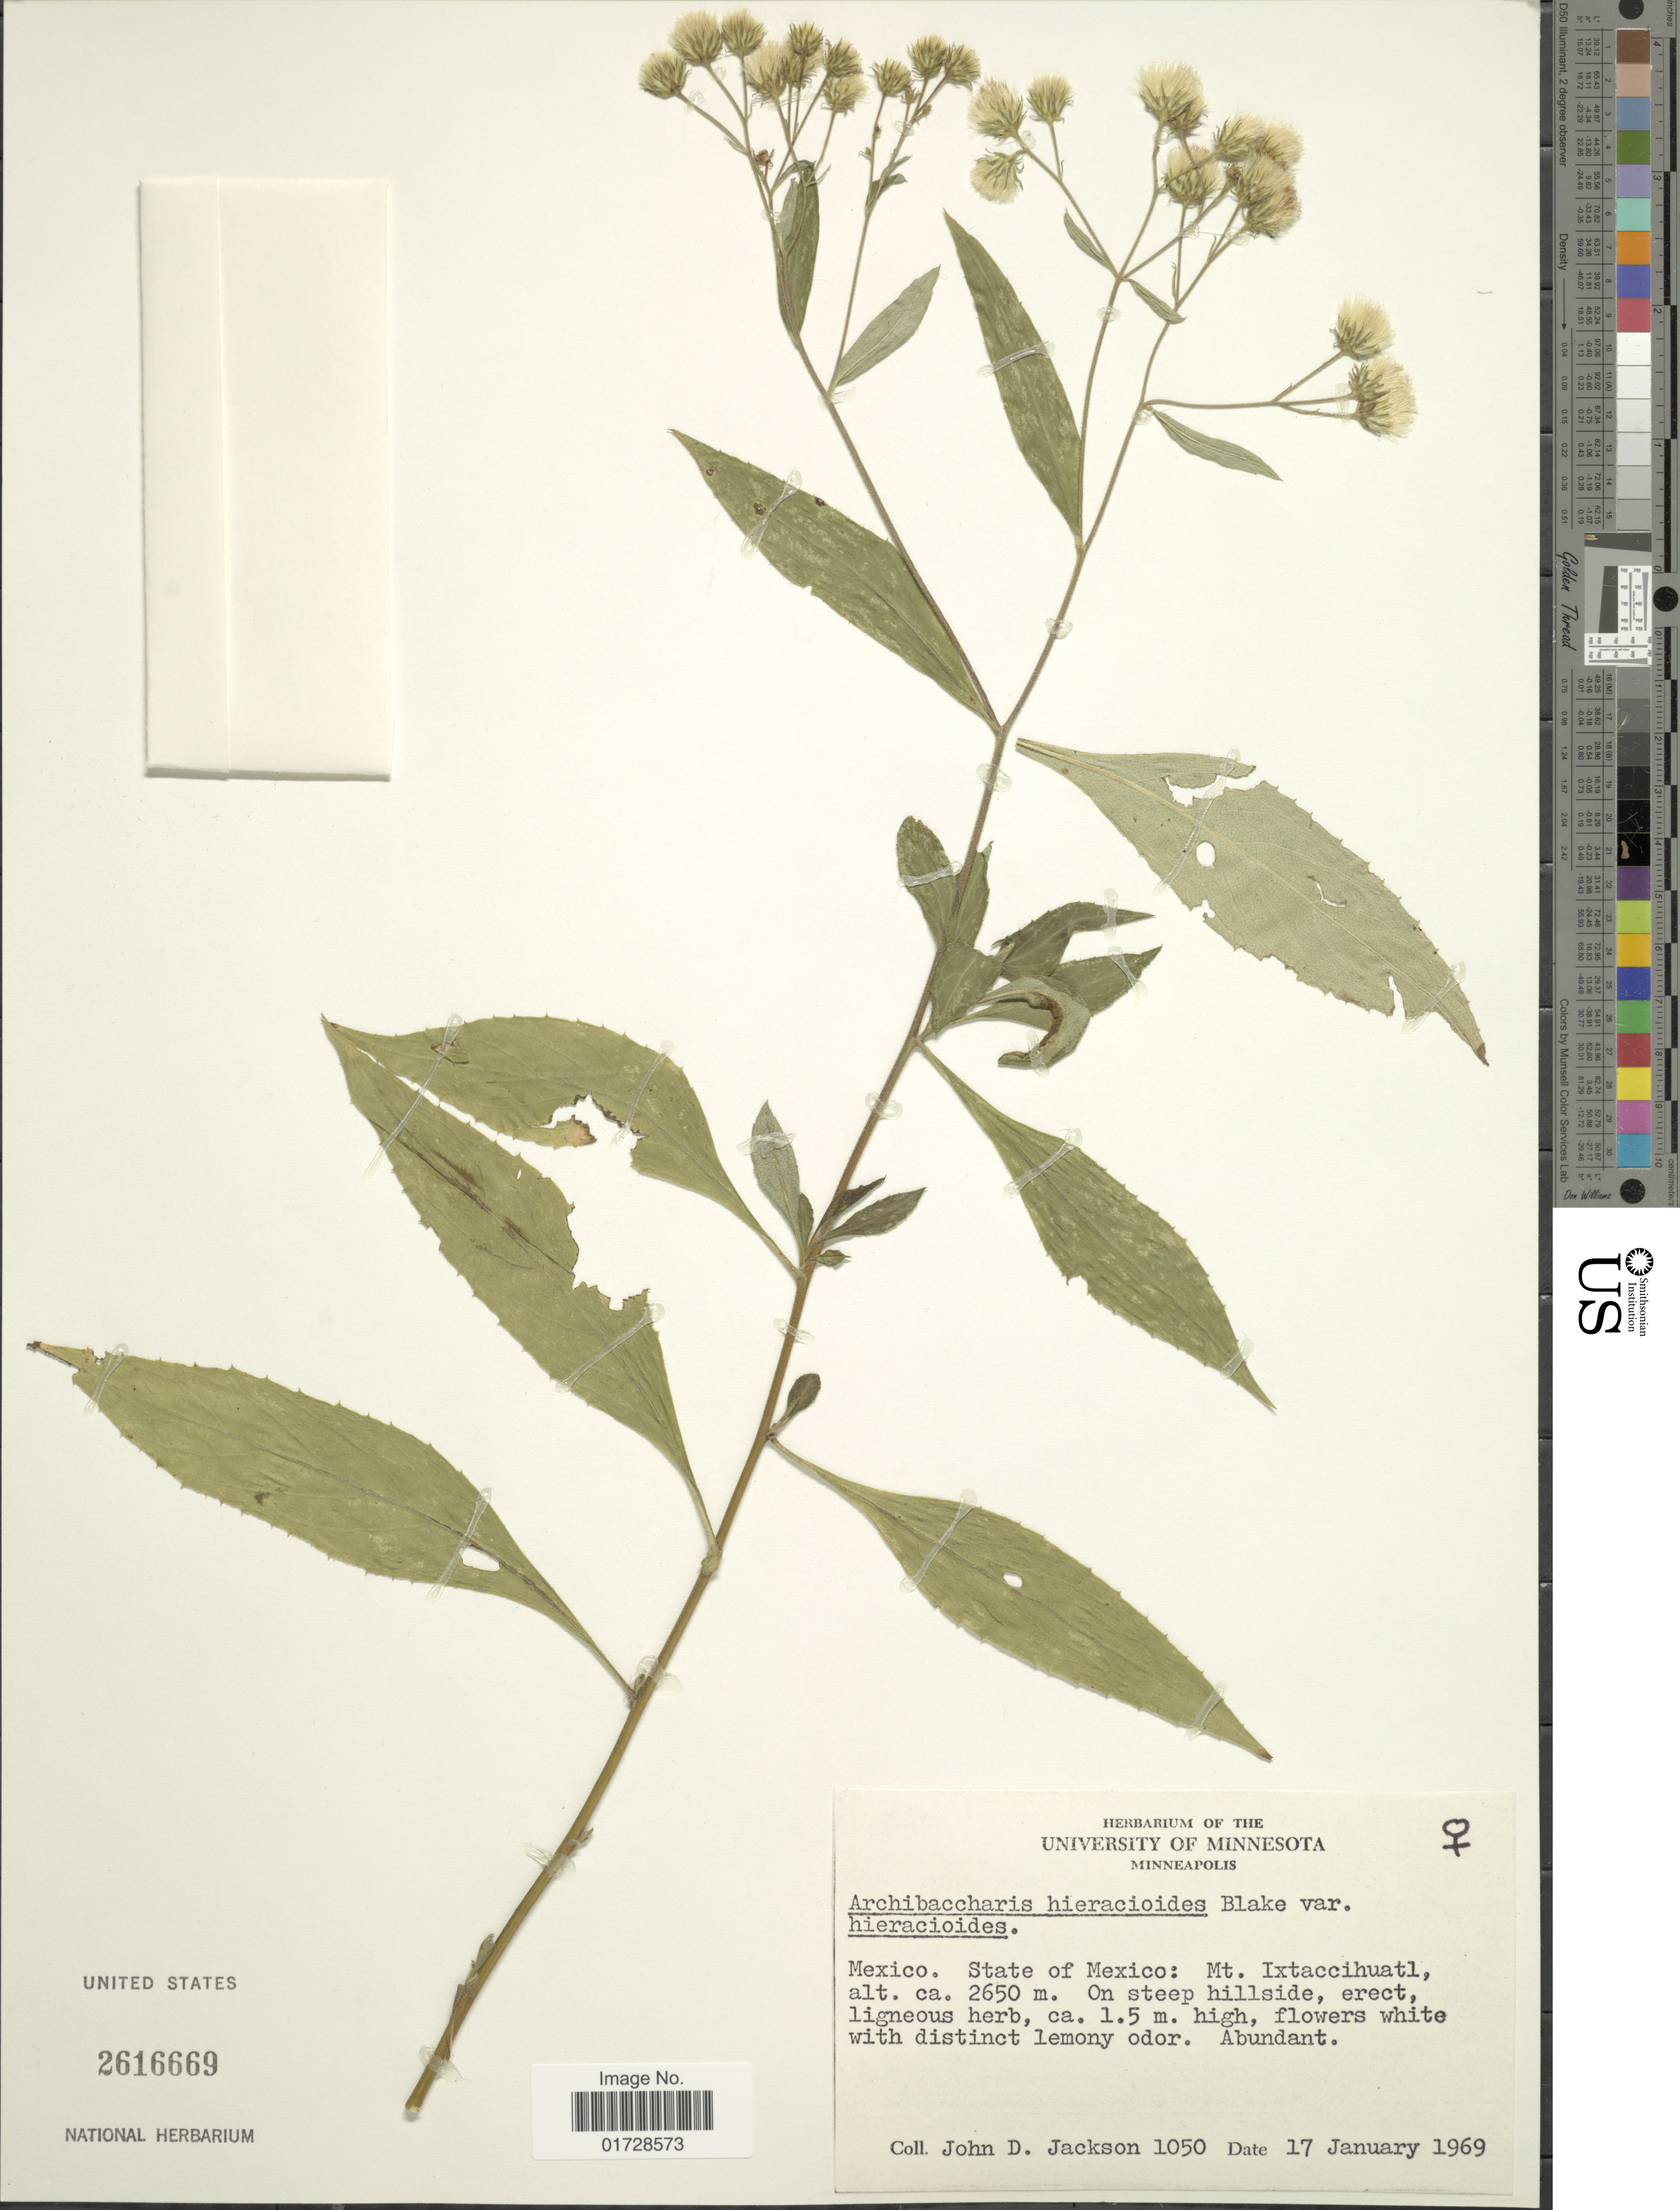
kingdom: Plantae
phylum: Tracheophyta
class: Magnoliopsida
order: Asterales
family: Asteraceae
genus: Archibaccharis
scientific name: Archibaccharis hieracioides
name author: (S.F. Blake) S.F. Blake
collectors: J. Jackson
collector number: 1050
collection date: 1969-01-17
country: Mexico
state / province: México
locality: Mt. Ixtaccihuatl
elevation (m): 2650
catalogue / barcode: US 2616669